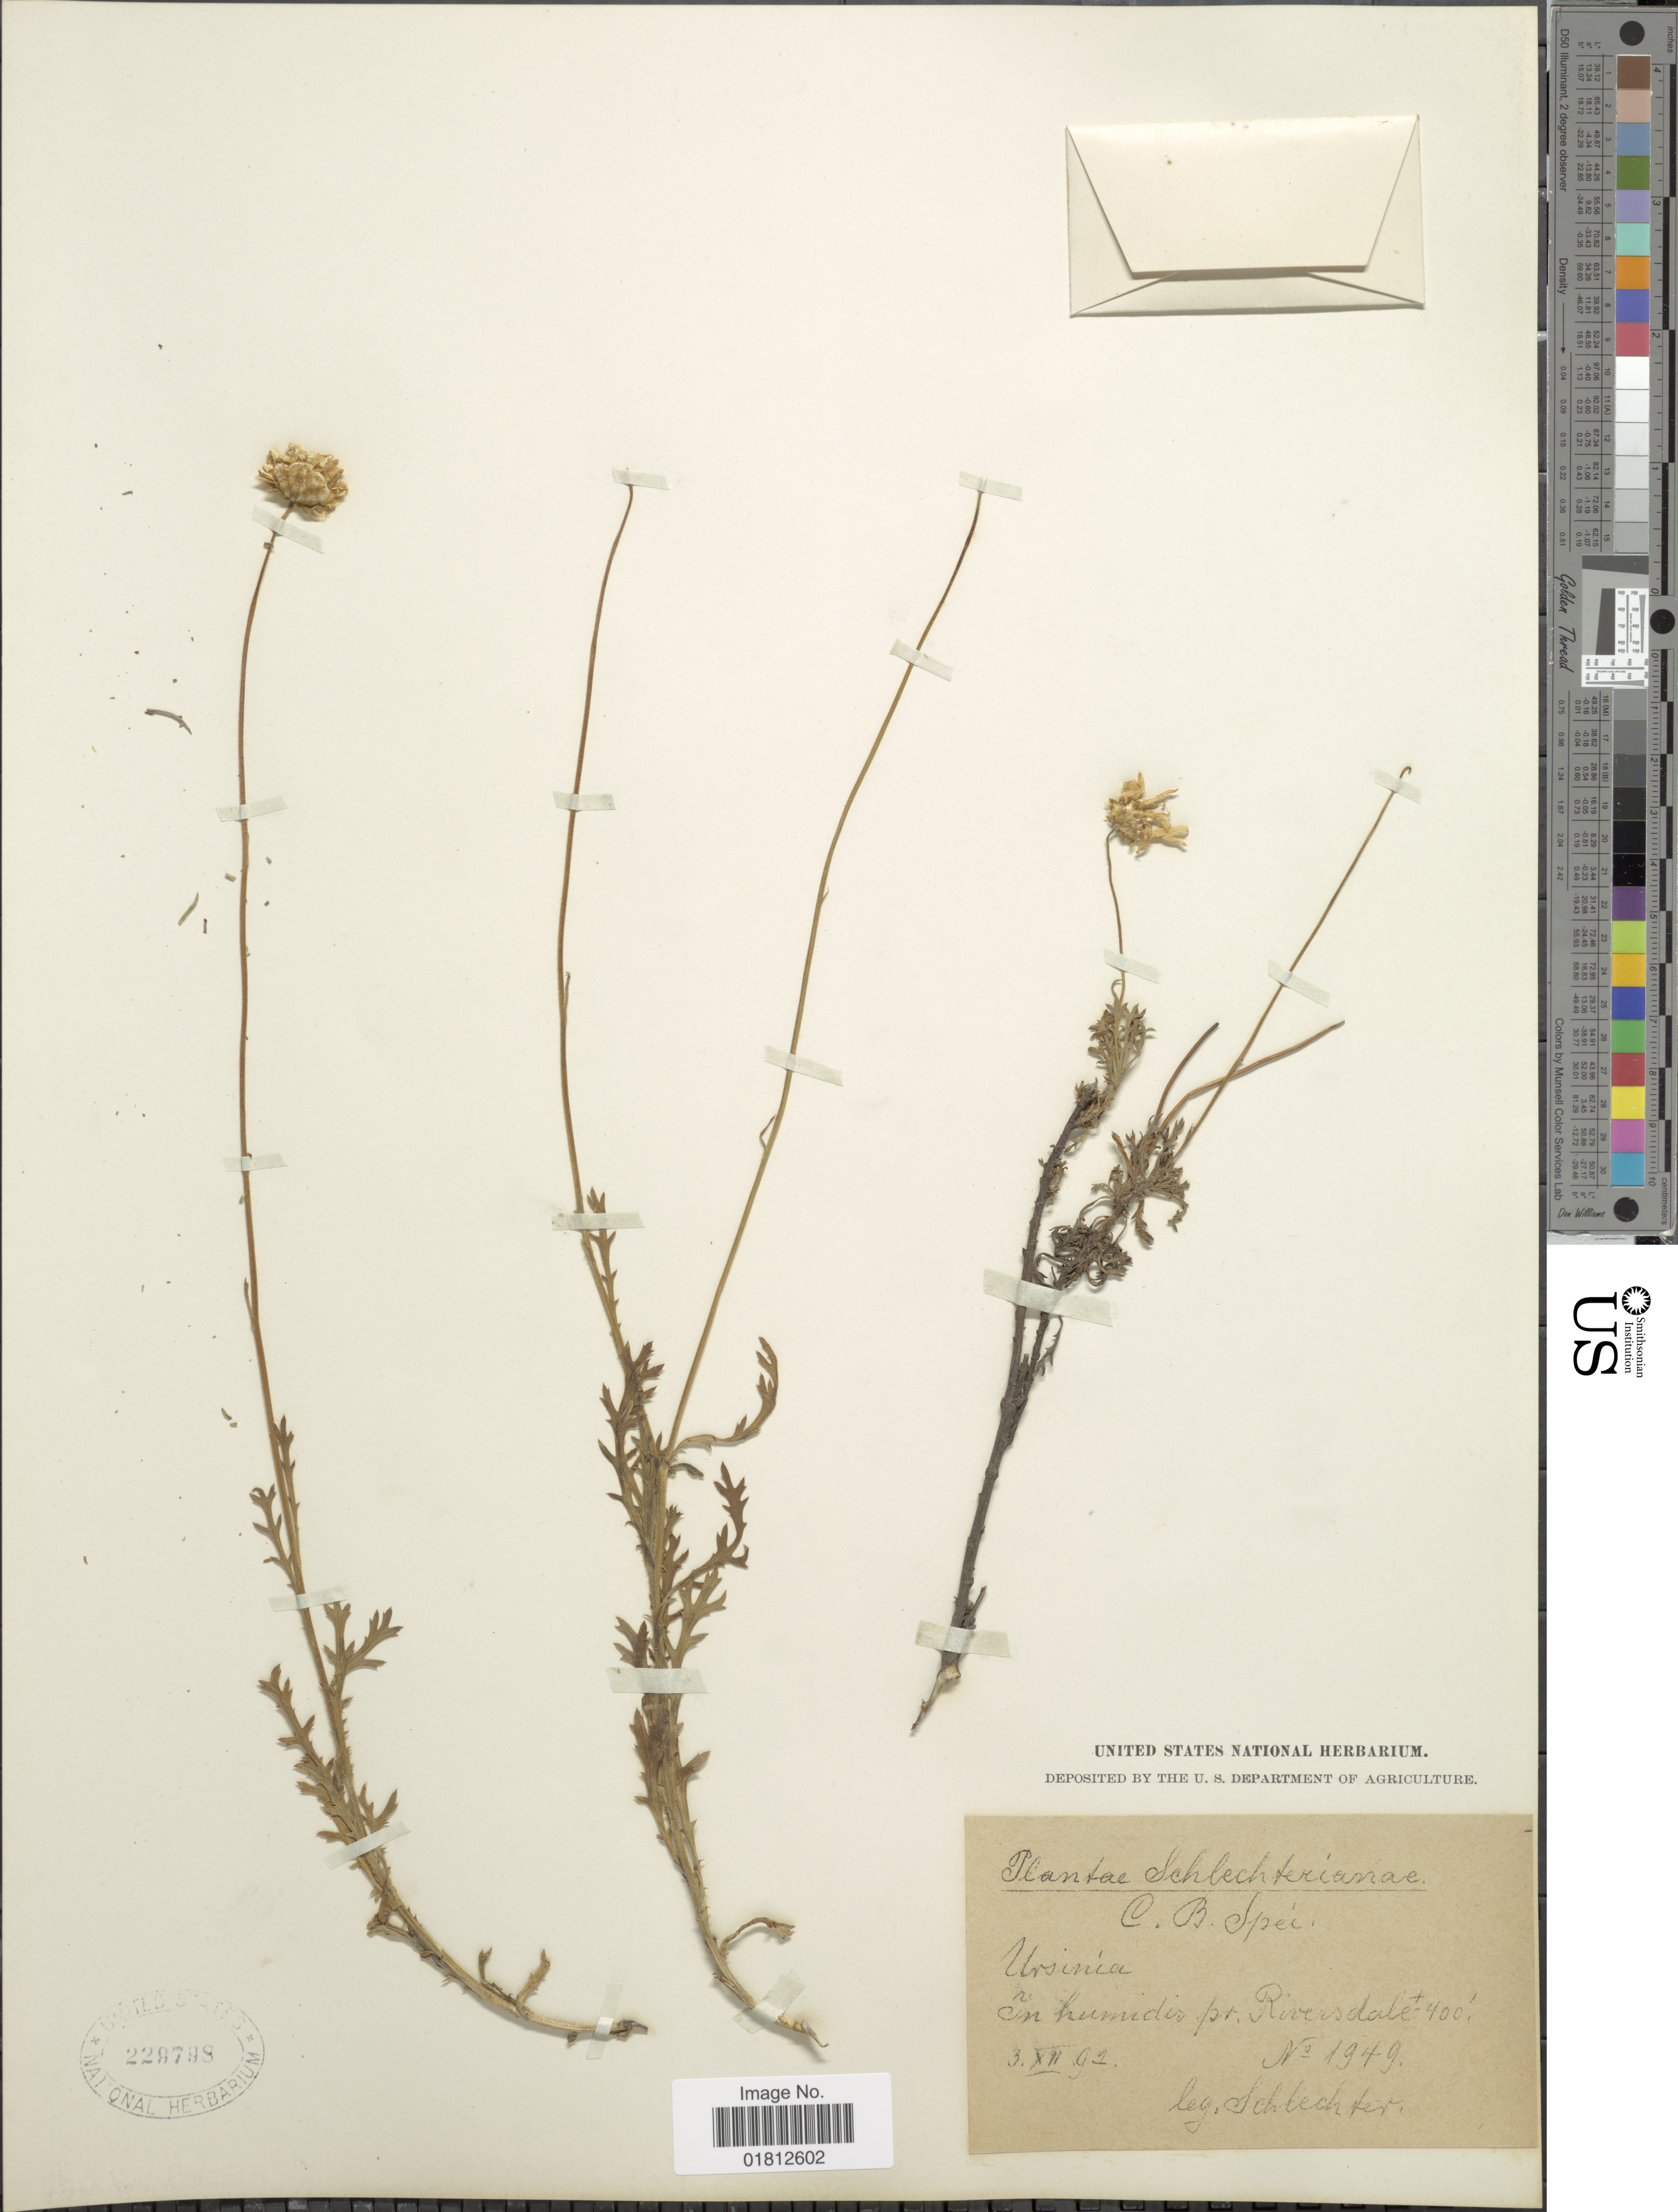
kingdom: Plantae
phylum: Tracheophyta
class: Magnoliopsida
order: Asterales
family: Asteraceae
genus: Ursinia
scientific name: Ursinia sp.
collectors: Schlechter, --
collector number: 1949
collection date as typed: Transcribed d/m/y: 3/12/92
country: South Africa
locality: Pr. Riversdale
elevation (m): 122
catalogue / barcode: US 229798